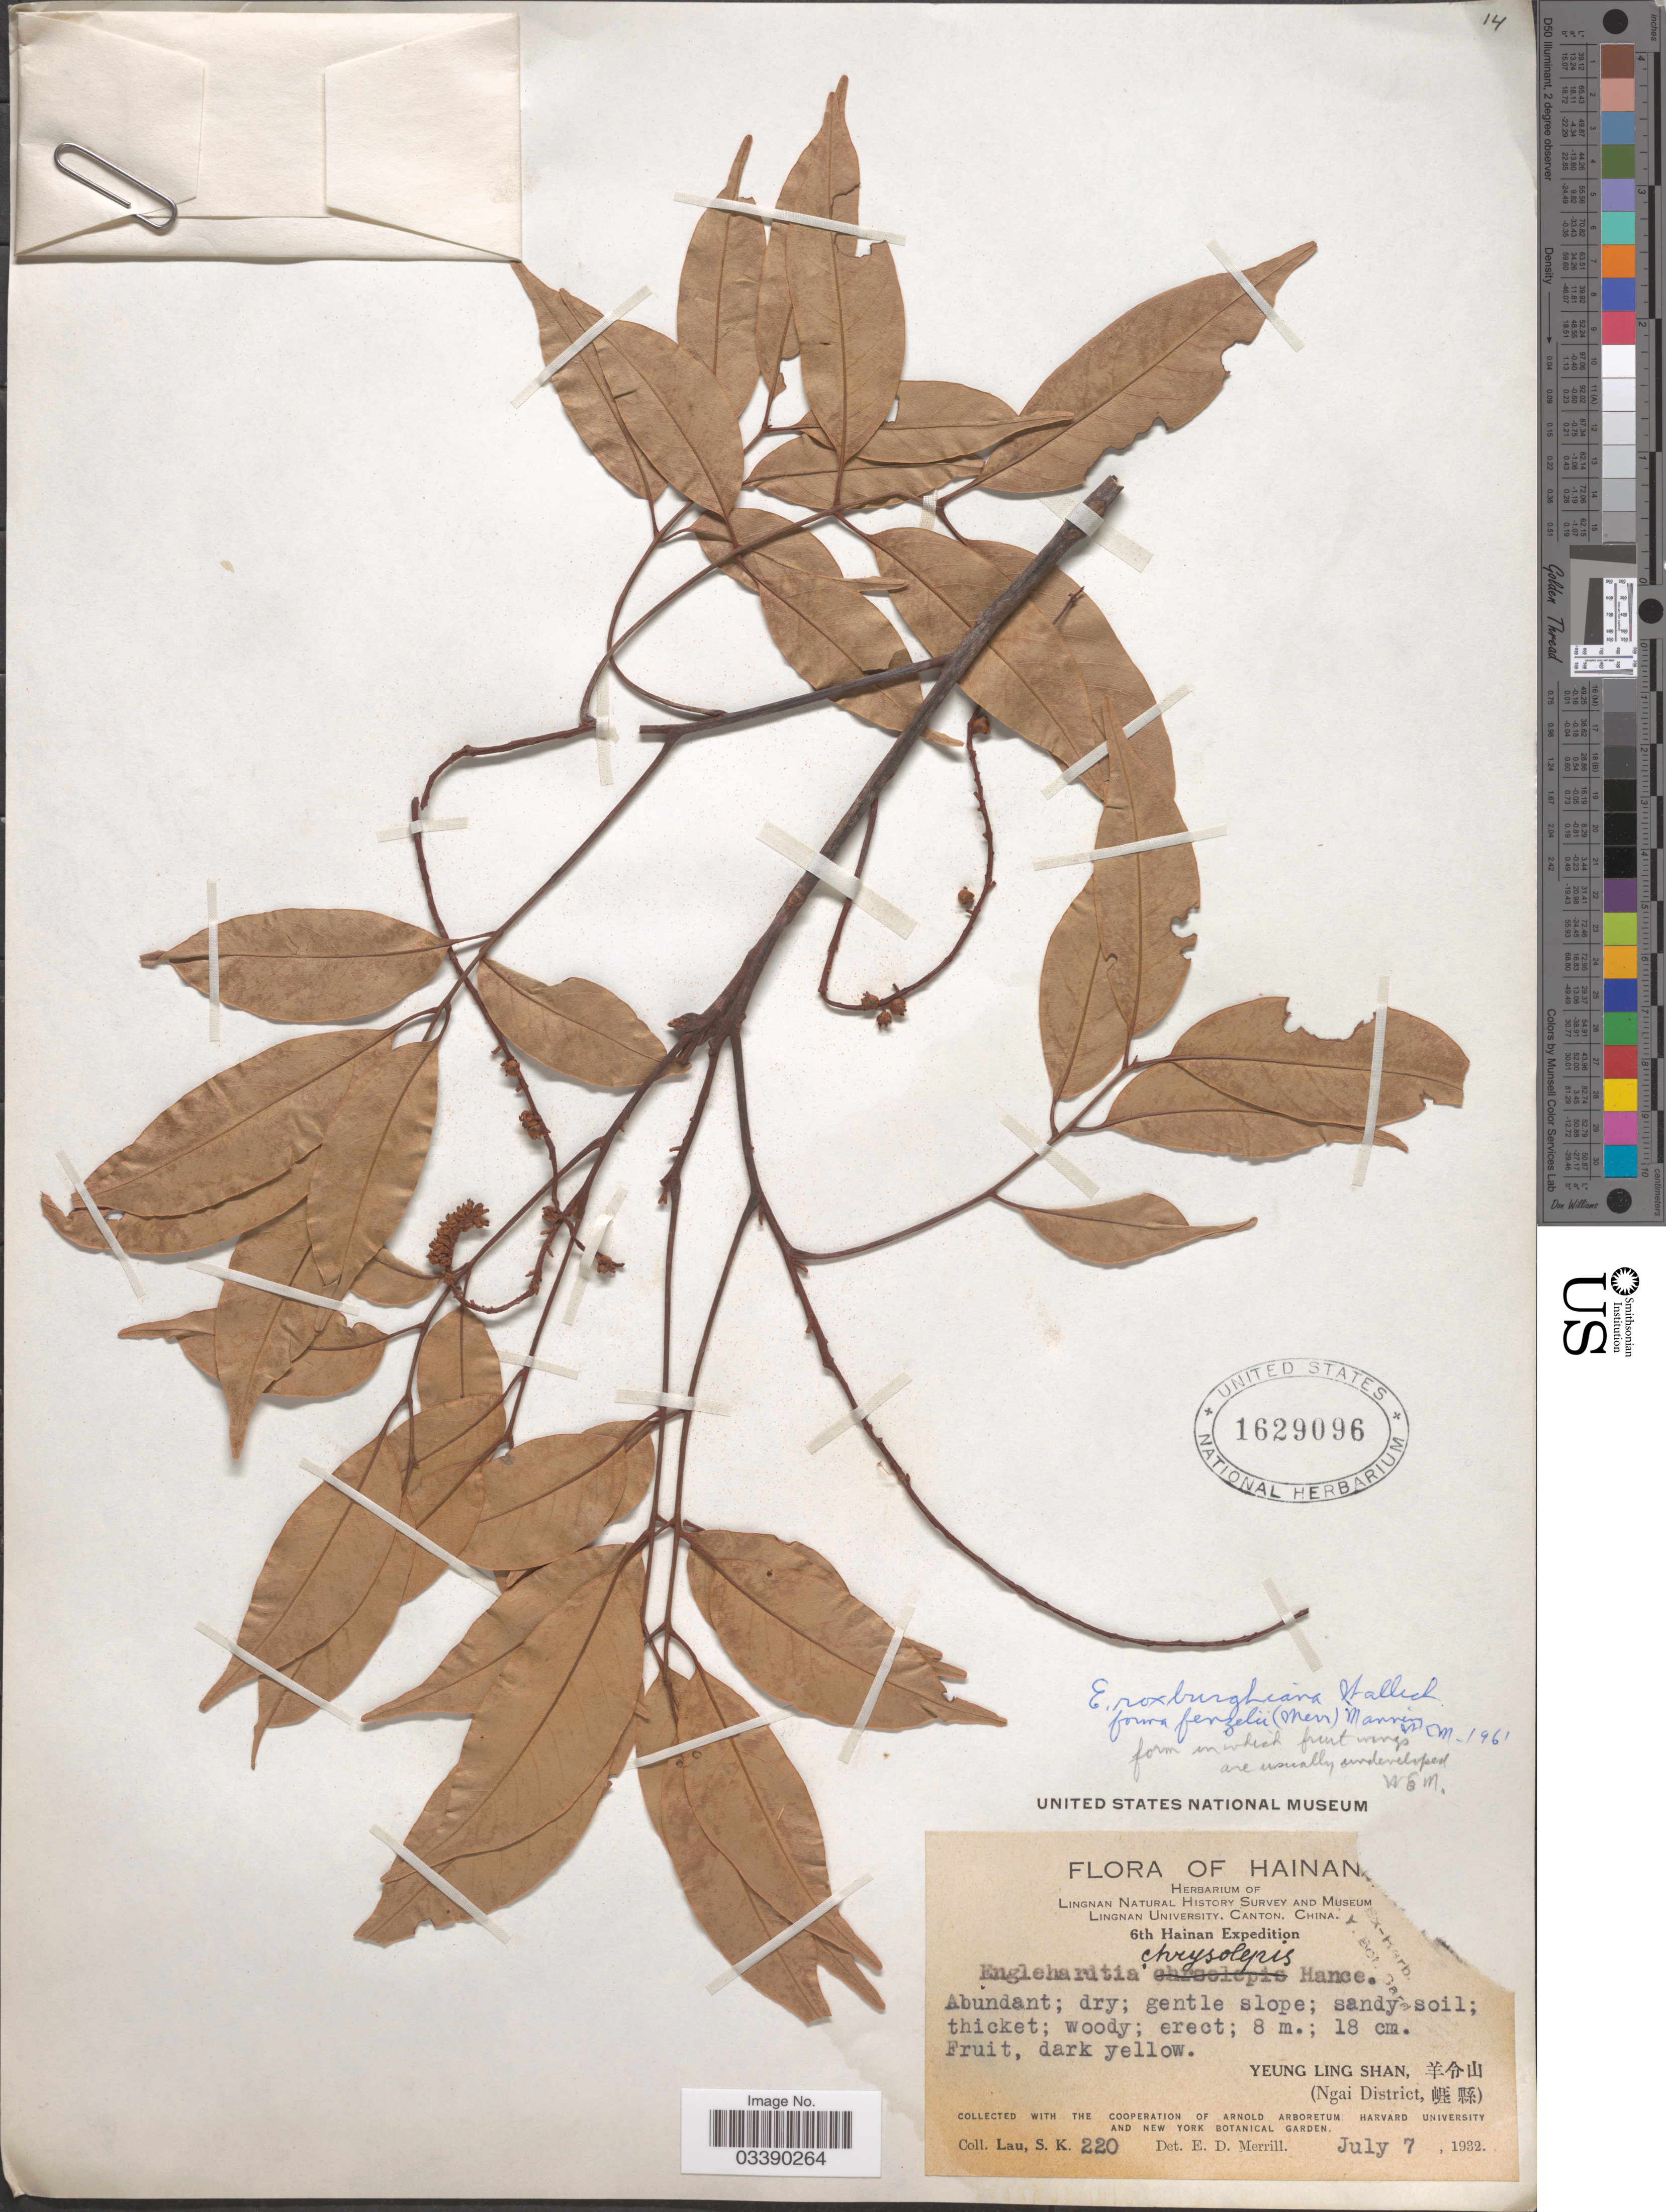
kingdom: Plantae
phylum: Tracheophyta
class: Magnoliopsida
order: Fagales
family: Juglandaceae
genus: Engelhardia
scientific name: Engelhardia roxburghiana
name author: Lindl.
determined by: Strong, M. T., (US), Smithsonian Institution - National Museum of Natural History (UNITED STATES)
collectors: S. K. Lau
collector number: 220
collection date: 1932-07-07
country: China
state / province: Hainan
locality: Yeung Ling Shan, Ngai District.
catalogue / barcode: US 1629096